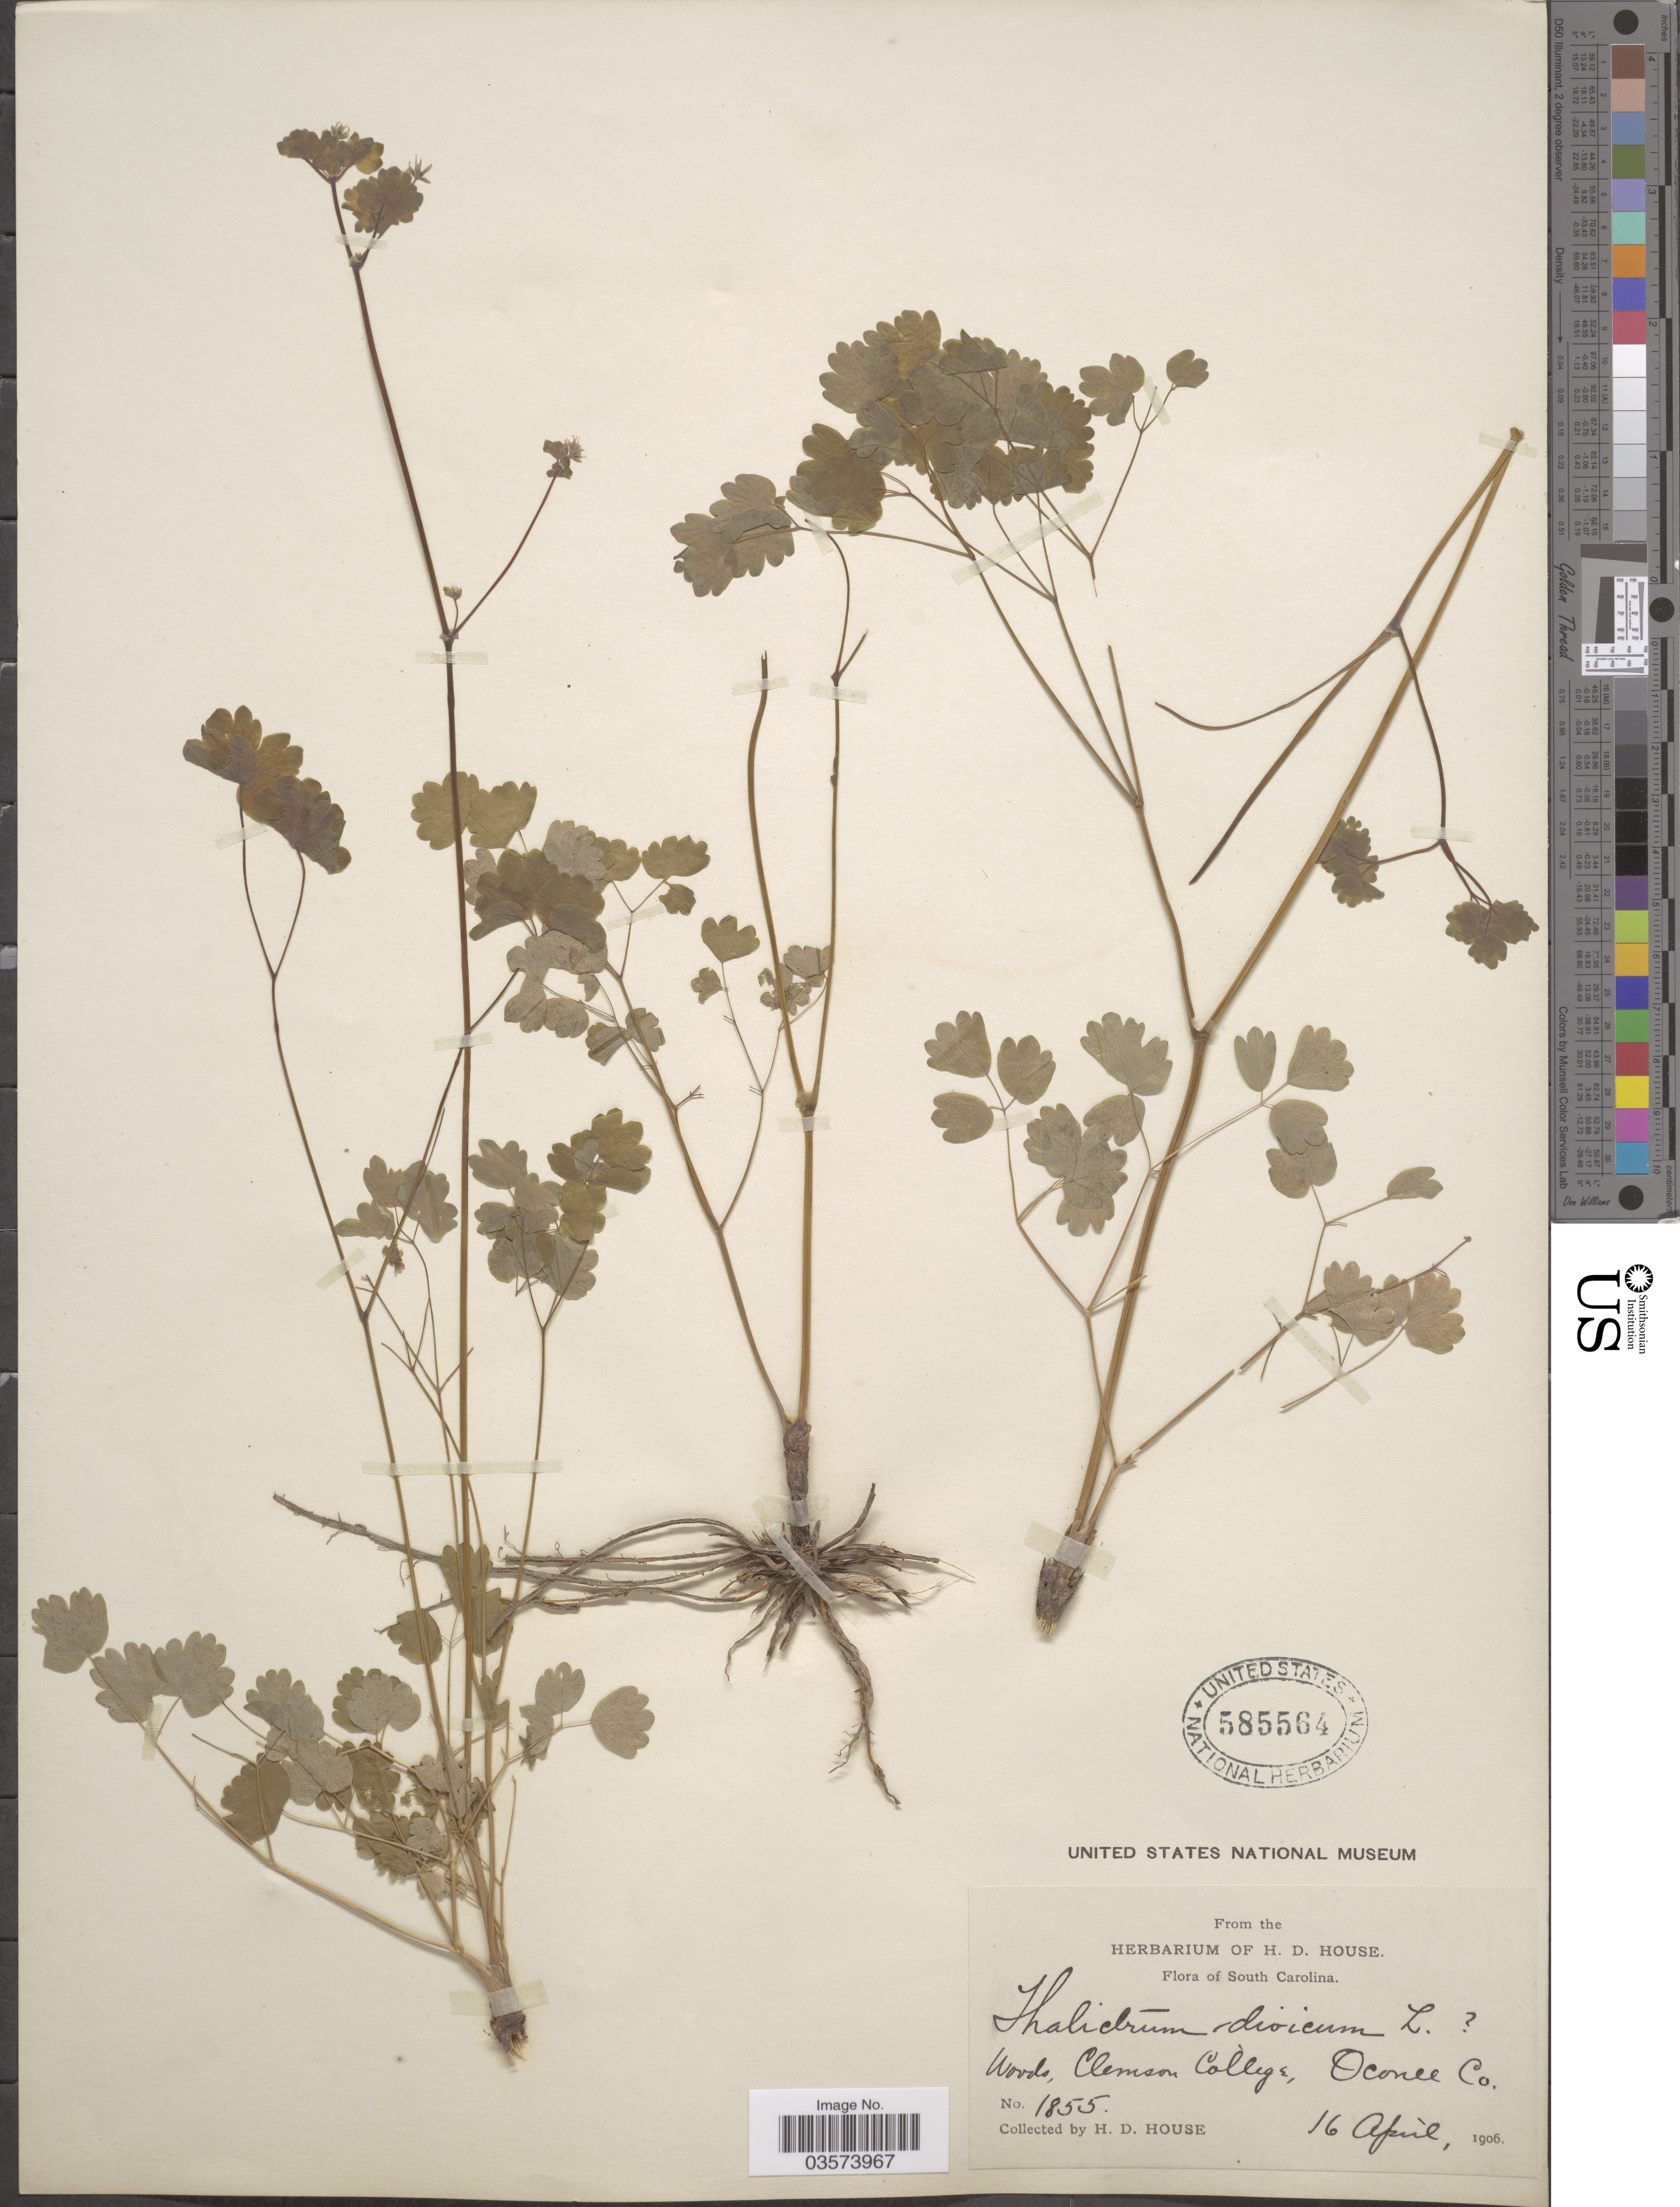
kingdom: Plantae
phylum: Tracheophyta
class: Magnoliopsida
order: Ranunculales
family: Ranunculaceae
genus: Thalictrum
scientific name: Thalictrum dioicum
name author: L.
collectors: H. D. House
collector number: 1855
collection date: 1906-04-16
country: United States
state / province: South Carolina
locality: Woods, Clemson College, Oconee Co.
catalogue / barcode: US 585564